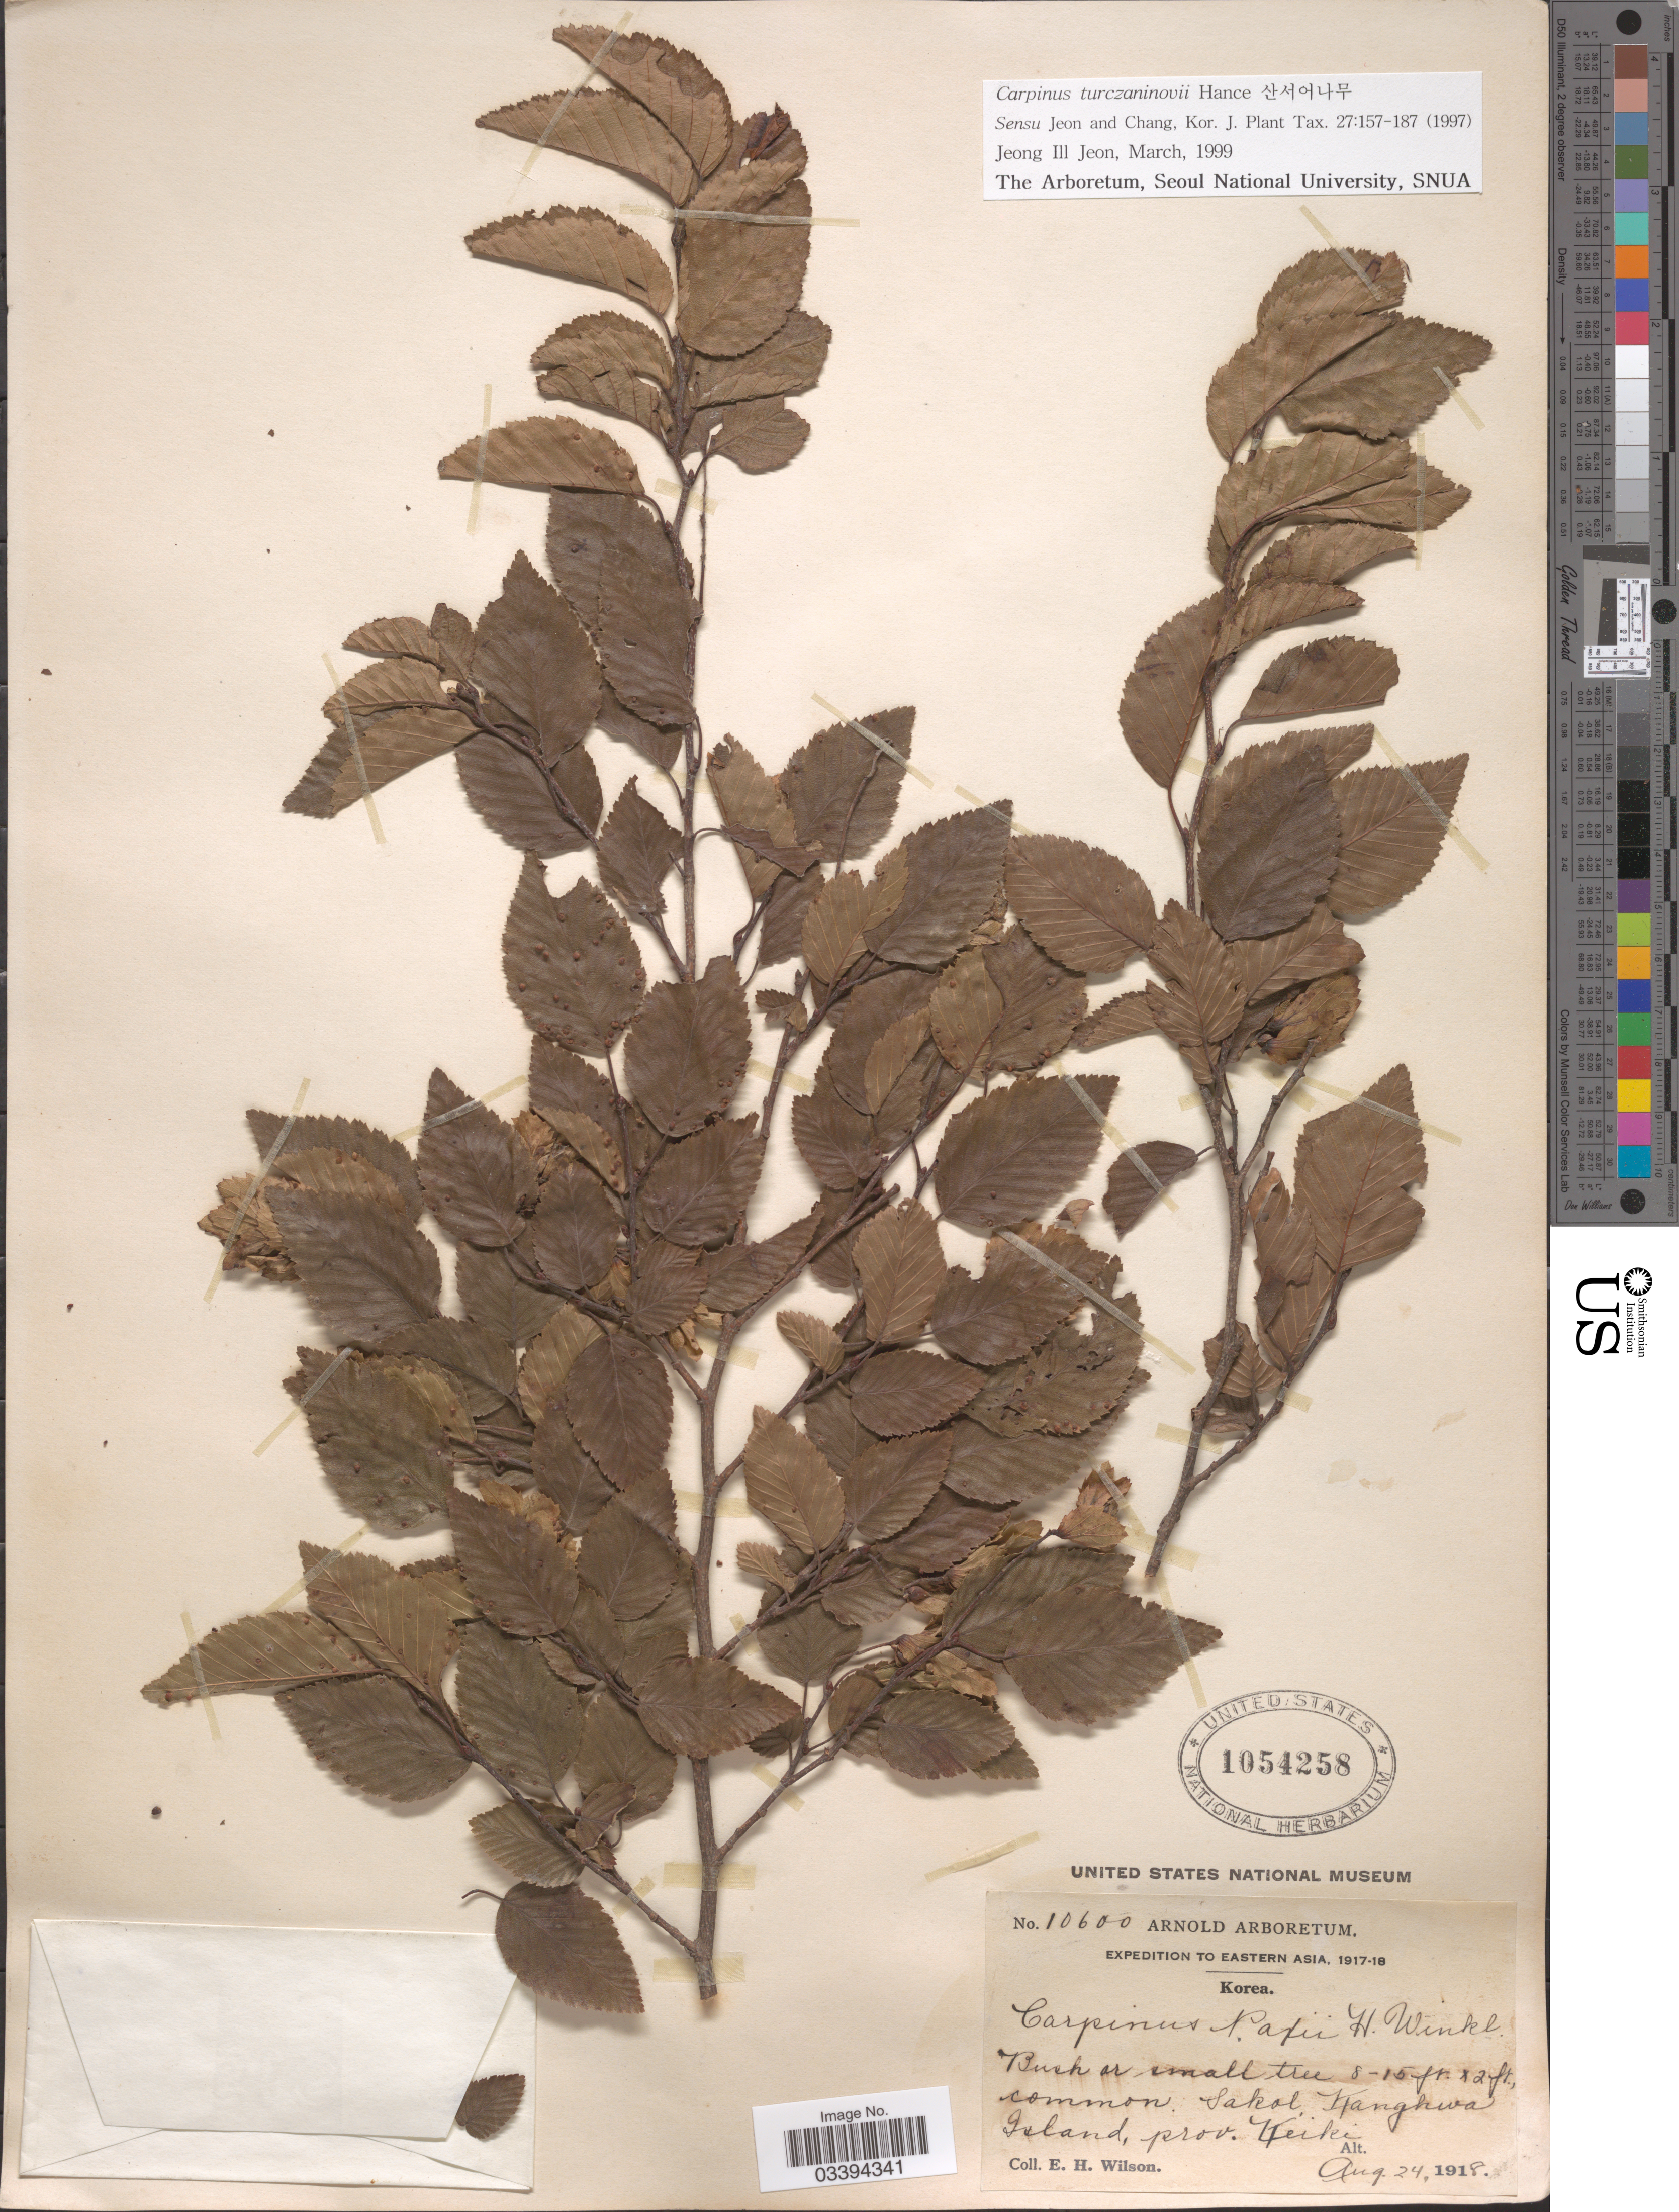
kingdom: Plantae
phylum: Tracheophyta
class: Magnoliopsida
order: Fagales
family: Betulaceae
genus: Carpinus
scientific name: Carpinus turczaninowii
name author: Hance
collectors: E. Wilson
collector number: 10600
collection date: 1918-08-24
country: North Korea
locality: Sakol, Kanghwa Island, prov. Keiki.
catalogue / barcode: US 1054258